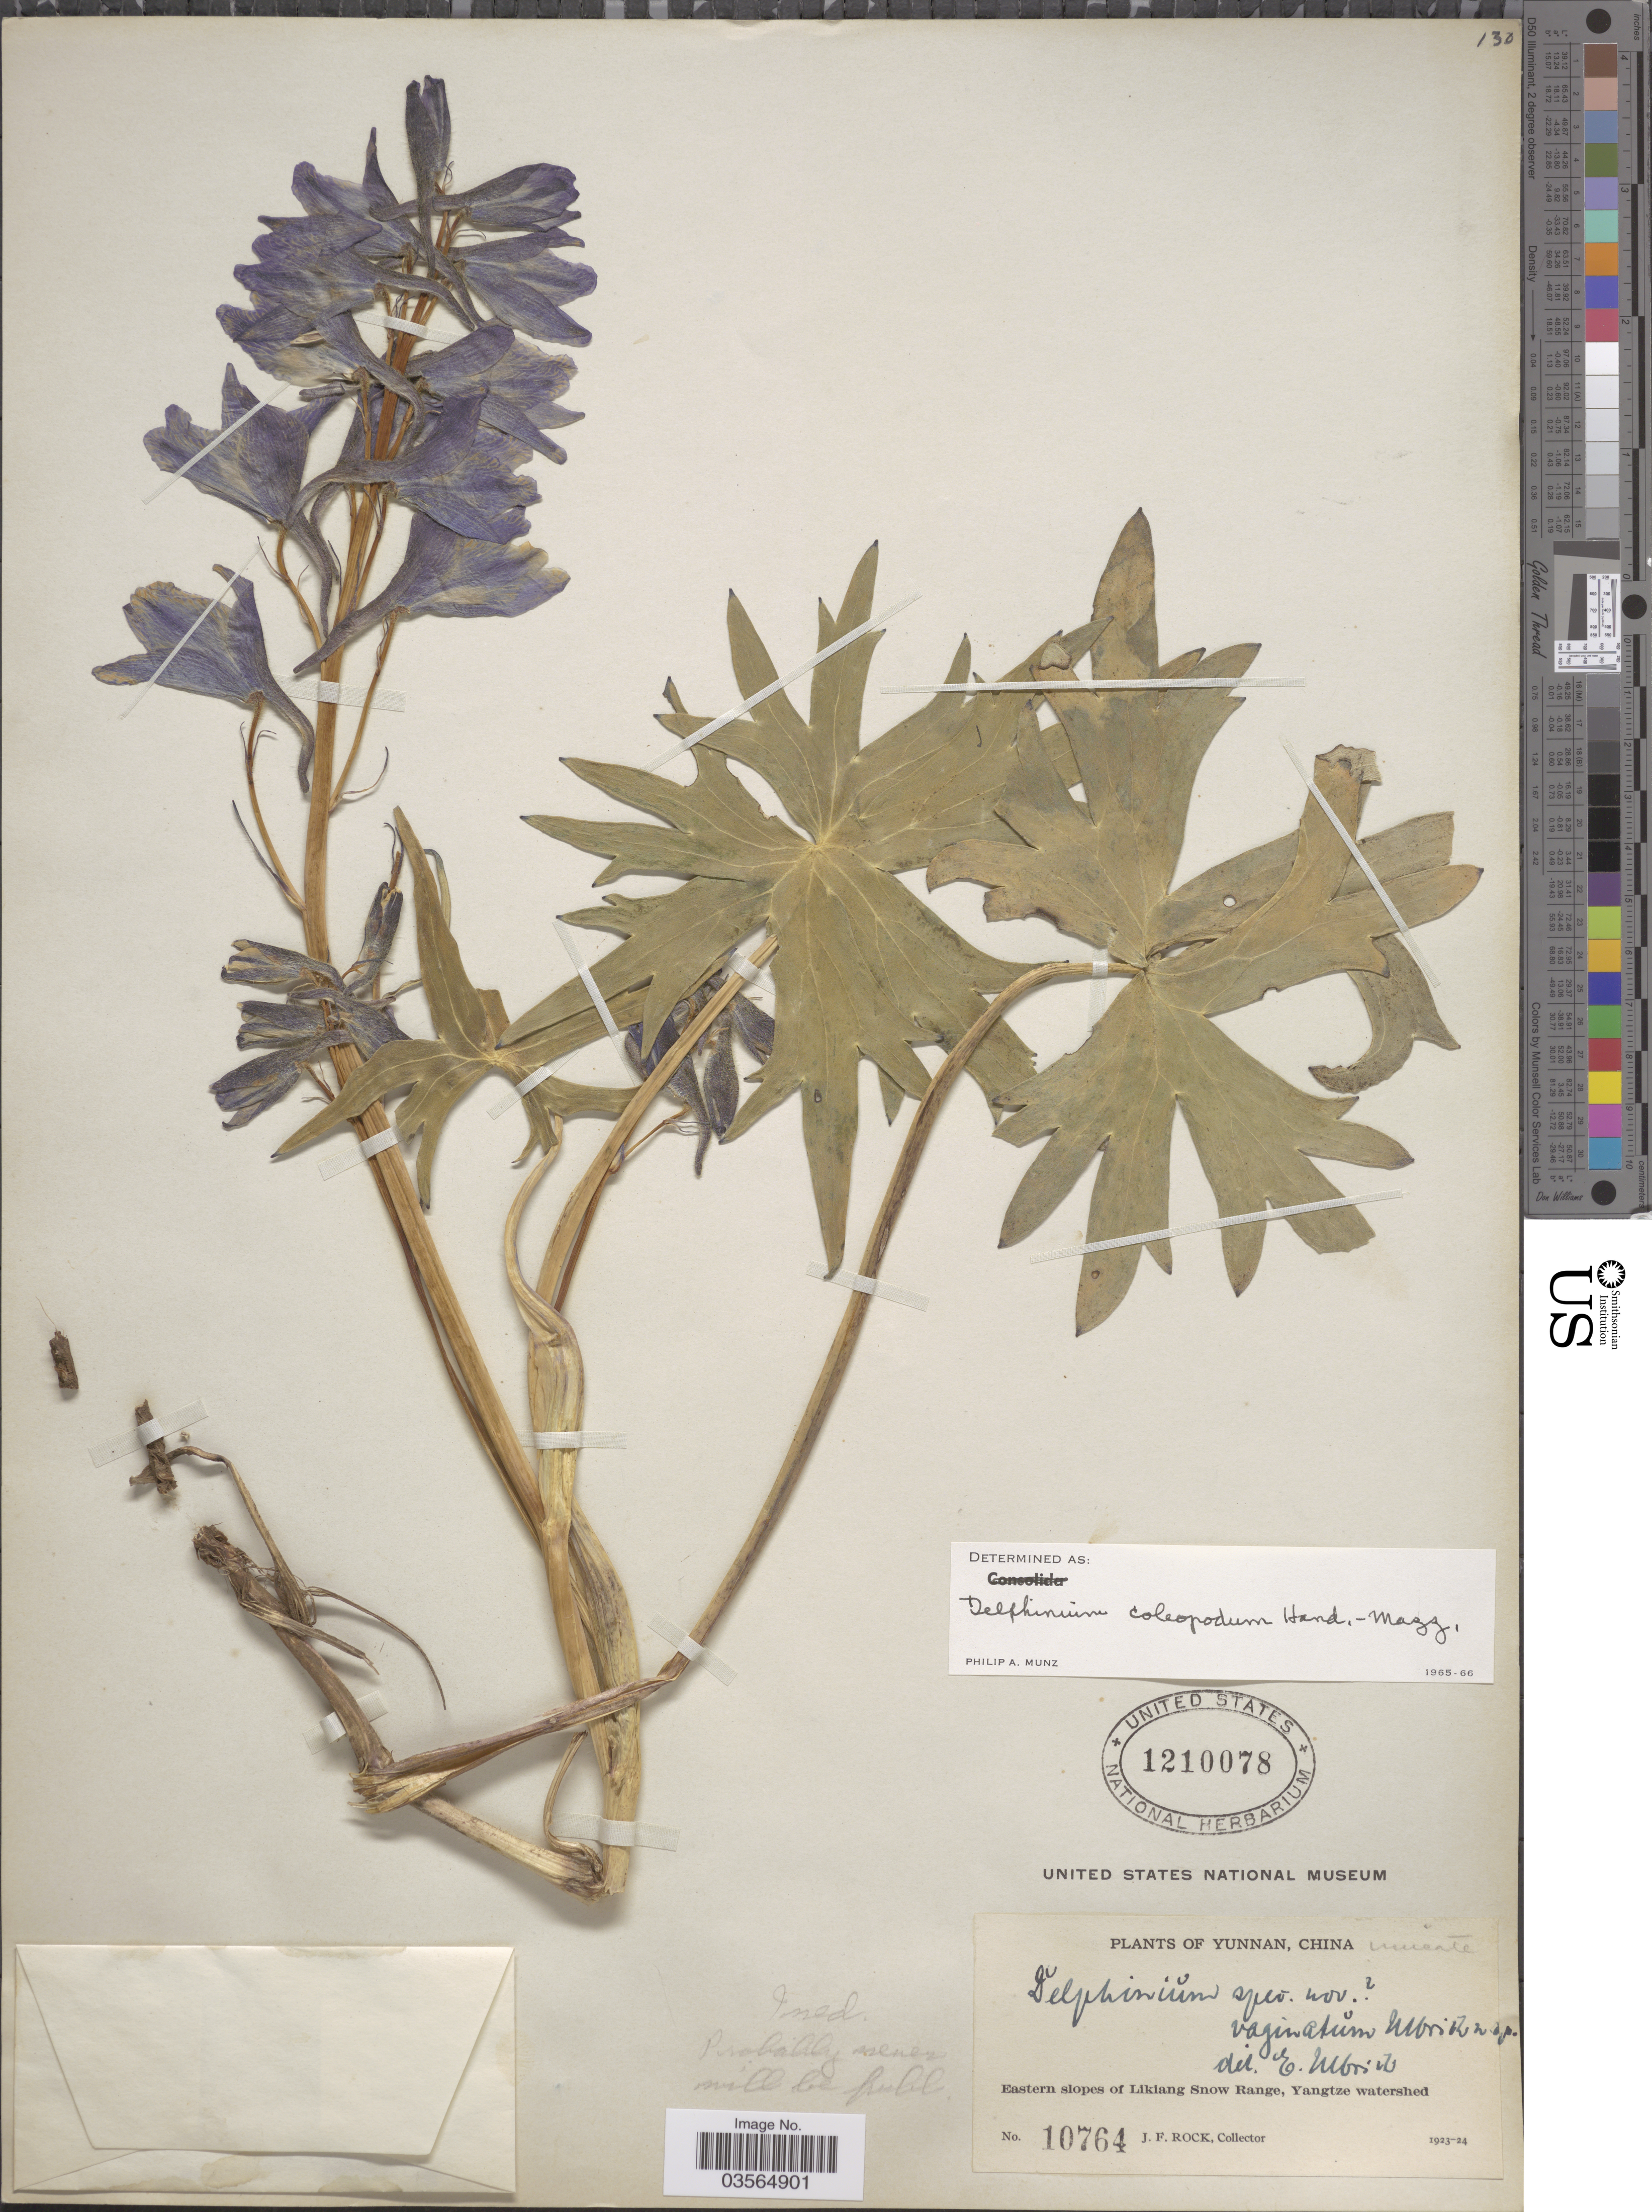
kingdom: Plantae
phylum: Tracheophyta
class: Magnoliopsida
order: Ranunculales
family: Ranunculaceae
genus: Delphinium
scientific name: Delphinium coleopodum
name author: Hand.-Mazz.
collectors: J. Rock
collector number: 10764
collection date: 1923/1924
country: China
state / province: Yunnan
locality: Eastern slopes of Likiang Snow Range, Yangtze watershed.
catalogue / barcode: US 1210078